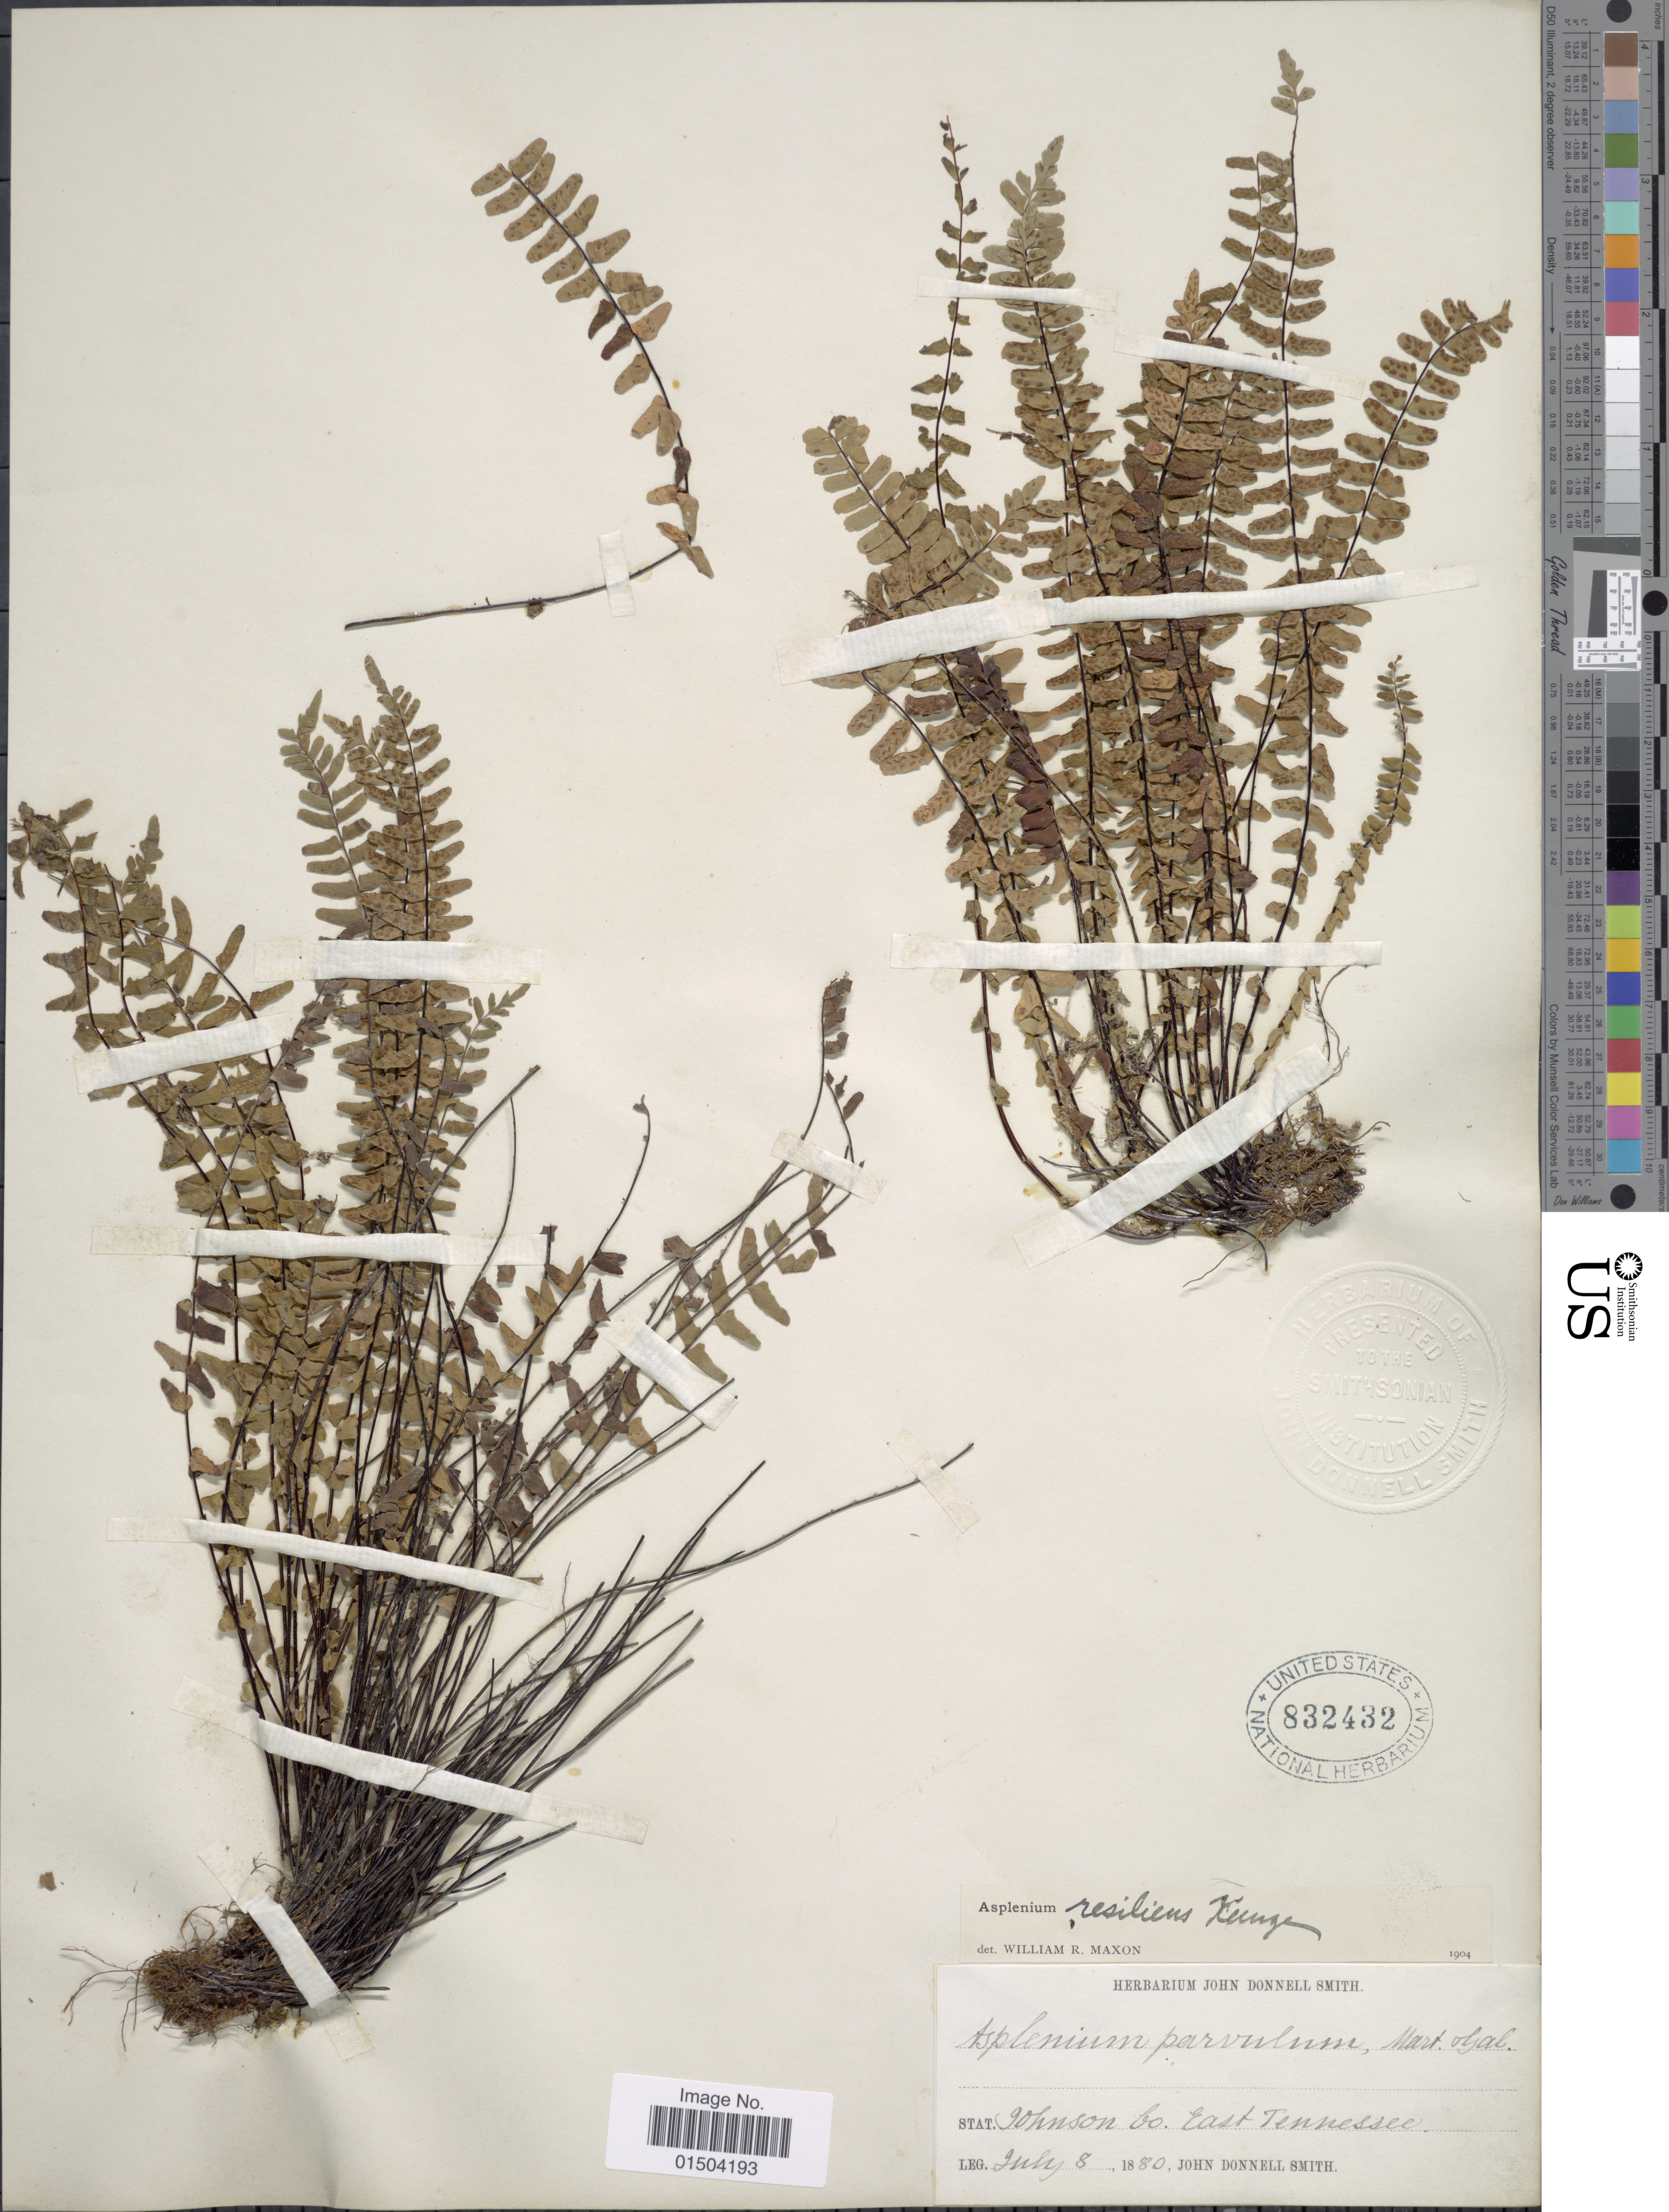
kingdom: Plantae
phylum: Tracheophyta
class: Polypodiopsida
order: Polypodiales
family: Aspleniaceae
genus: Asplenium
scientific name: Asplenium resiliens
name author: Kunze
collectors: J. Donnell Smith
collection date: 1880-07-08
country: United States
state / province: Tennessee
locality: Johnson Co. East Tennessee.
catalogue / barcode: US 832432